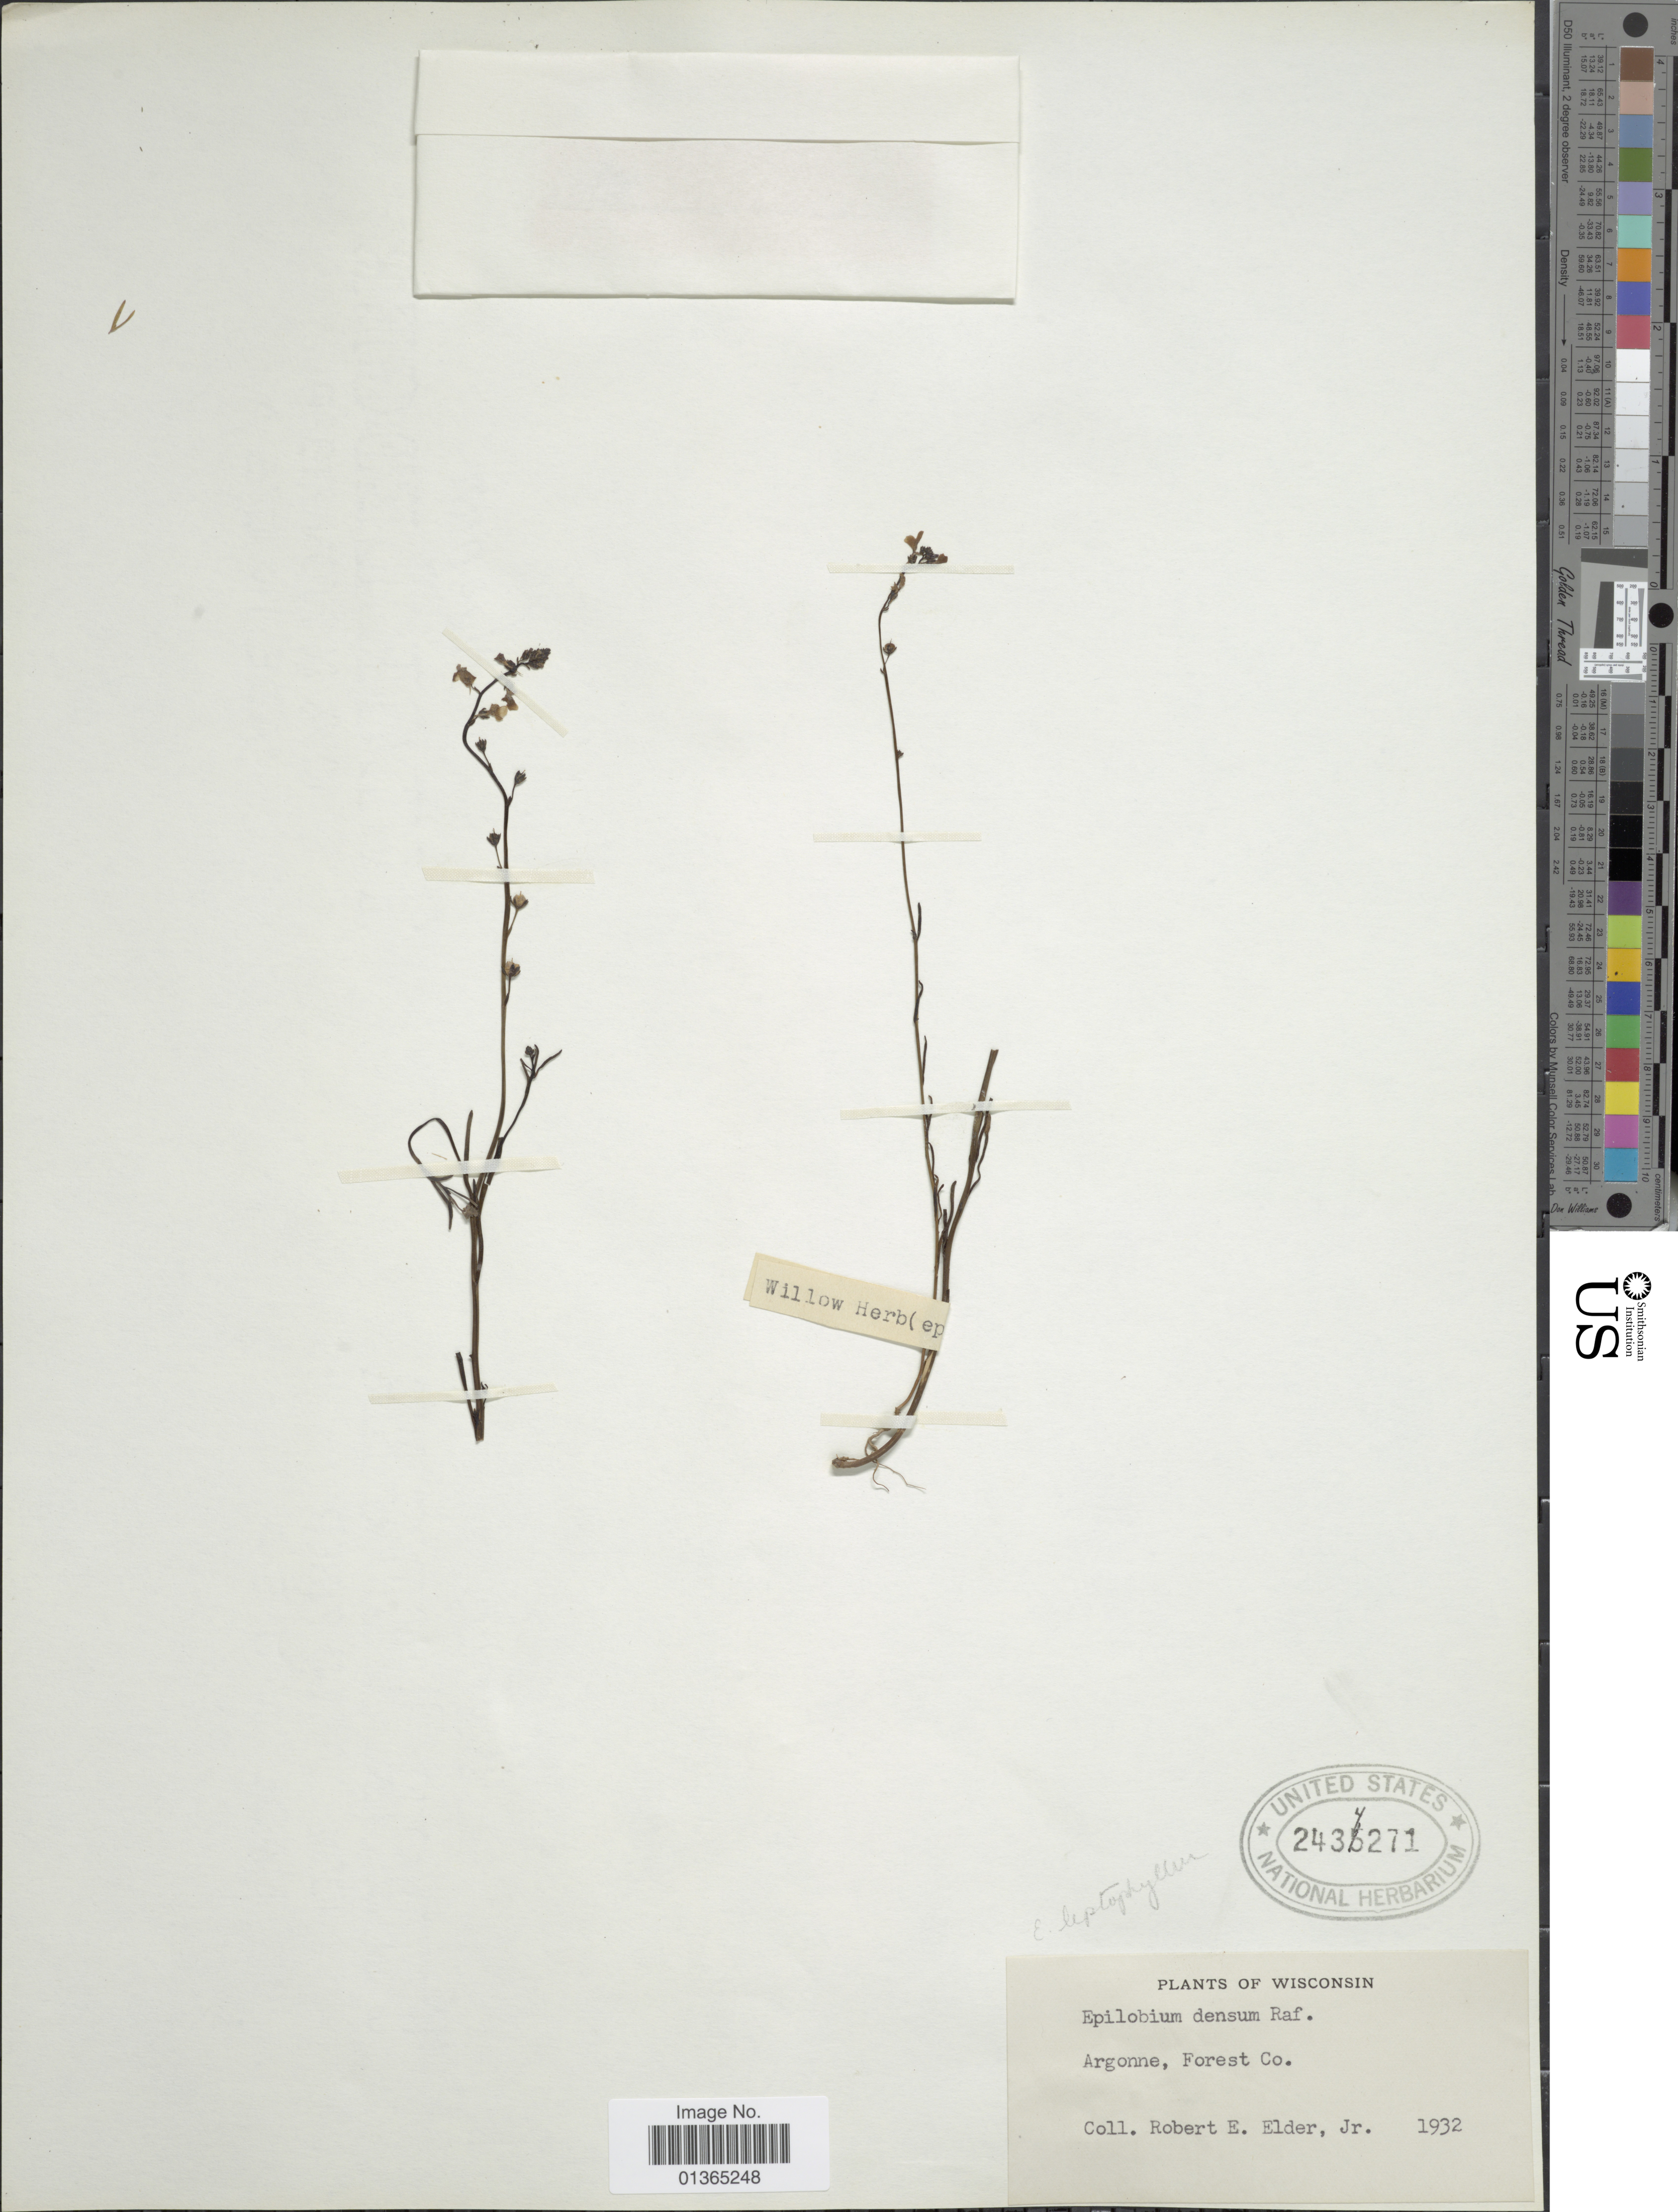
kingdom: Plantae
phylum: Tracheophyta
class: Magnoliopsida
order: Myrtales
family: Onagraceae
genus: Epilobium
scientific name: Epilobium leptophyllum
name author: Raf.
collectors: R. E. Elder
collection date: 1932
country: United States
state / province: Wisconsin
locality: Argonne, Forest Co.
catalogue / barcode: US 2434271